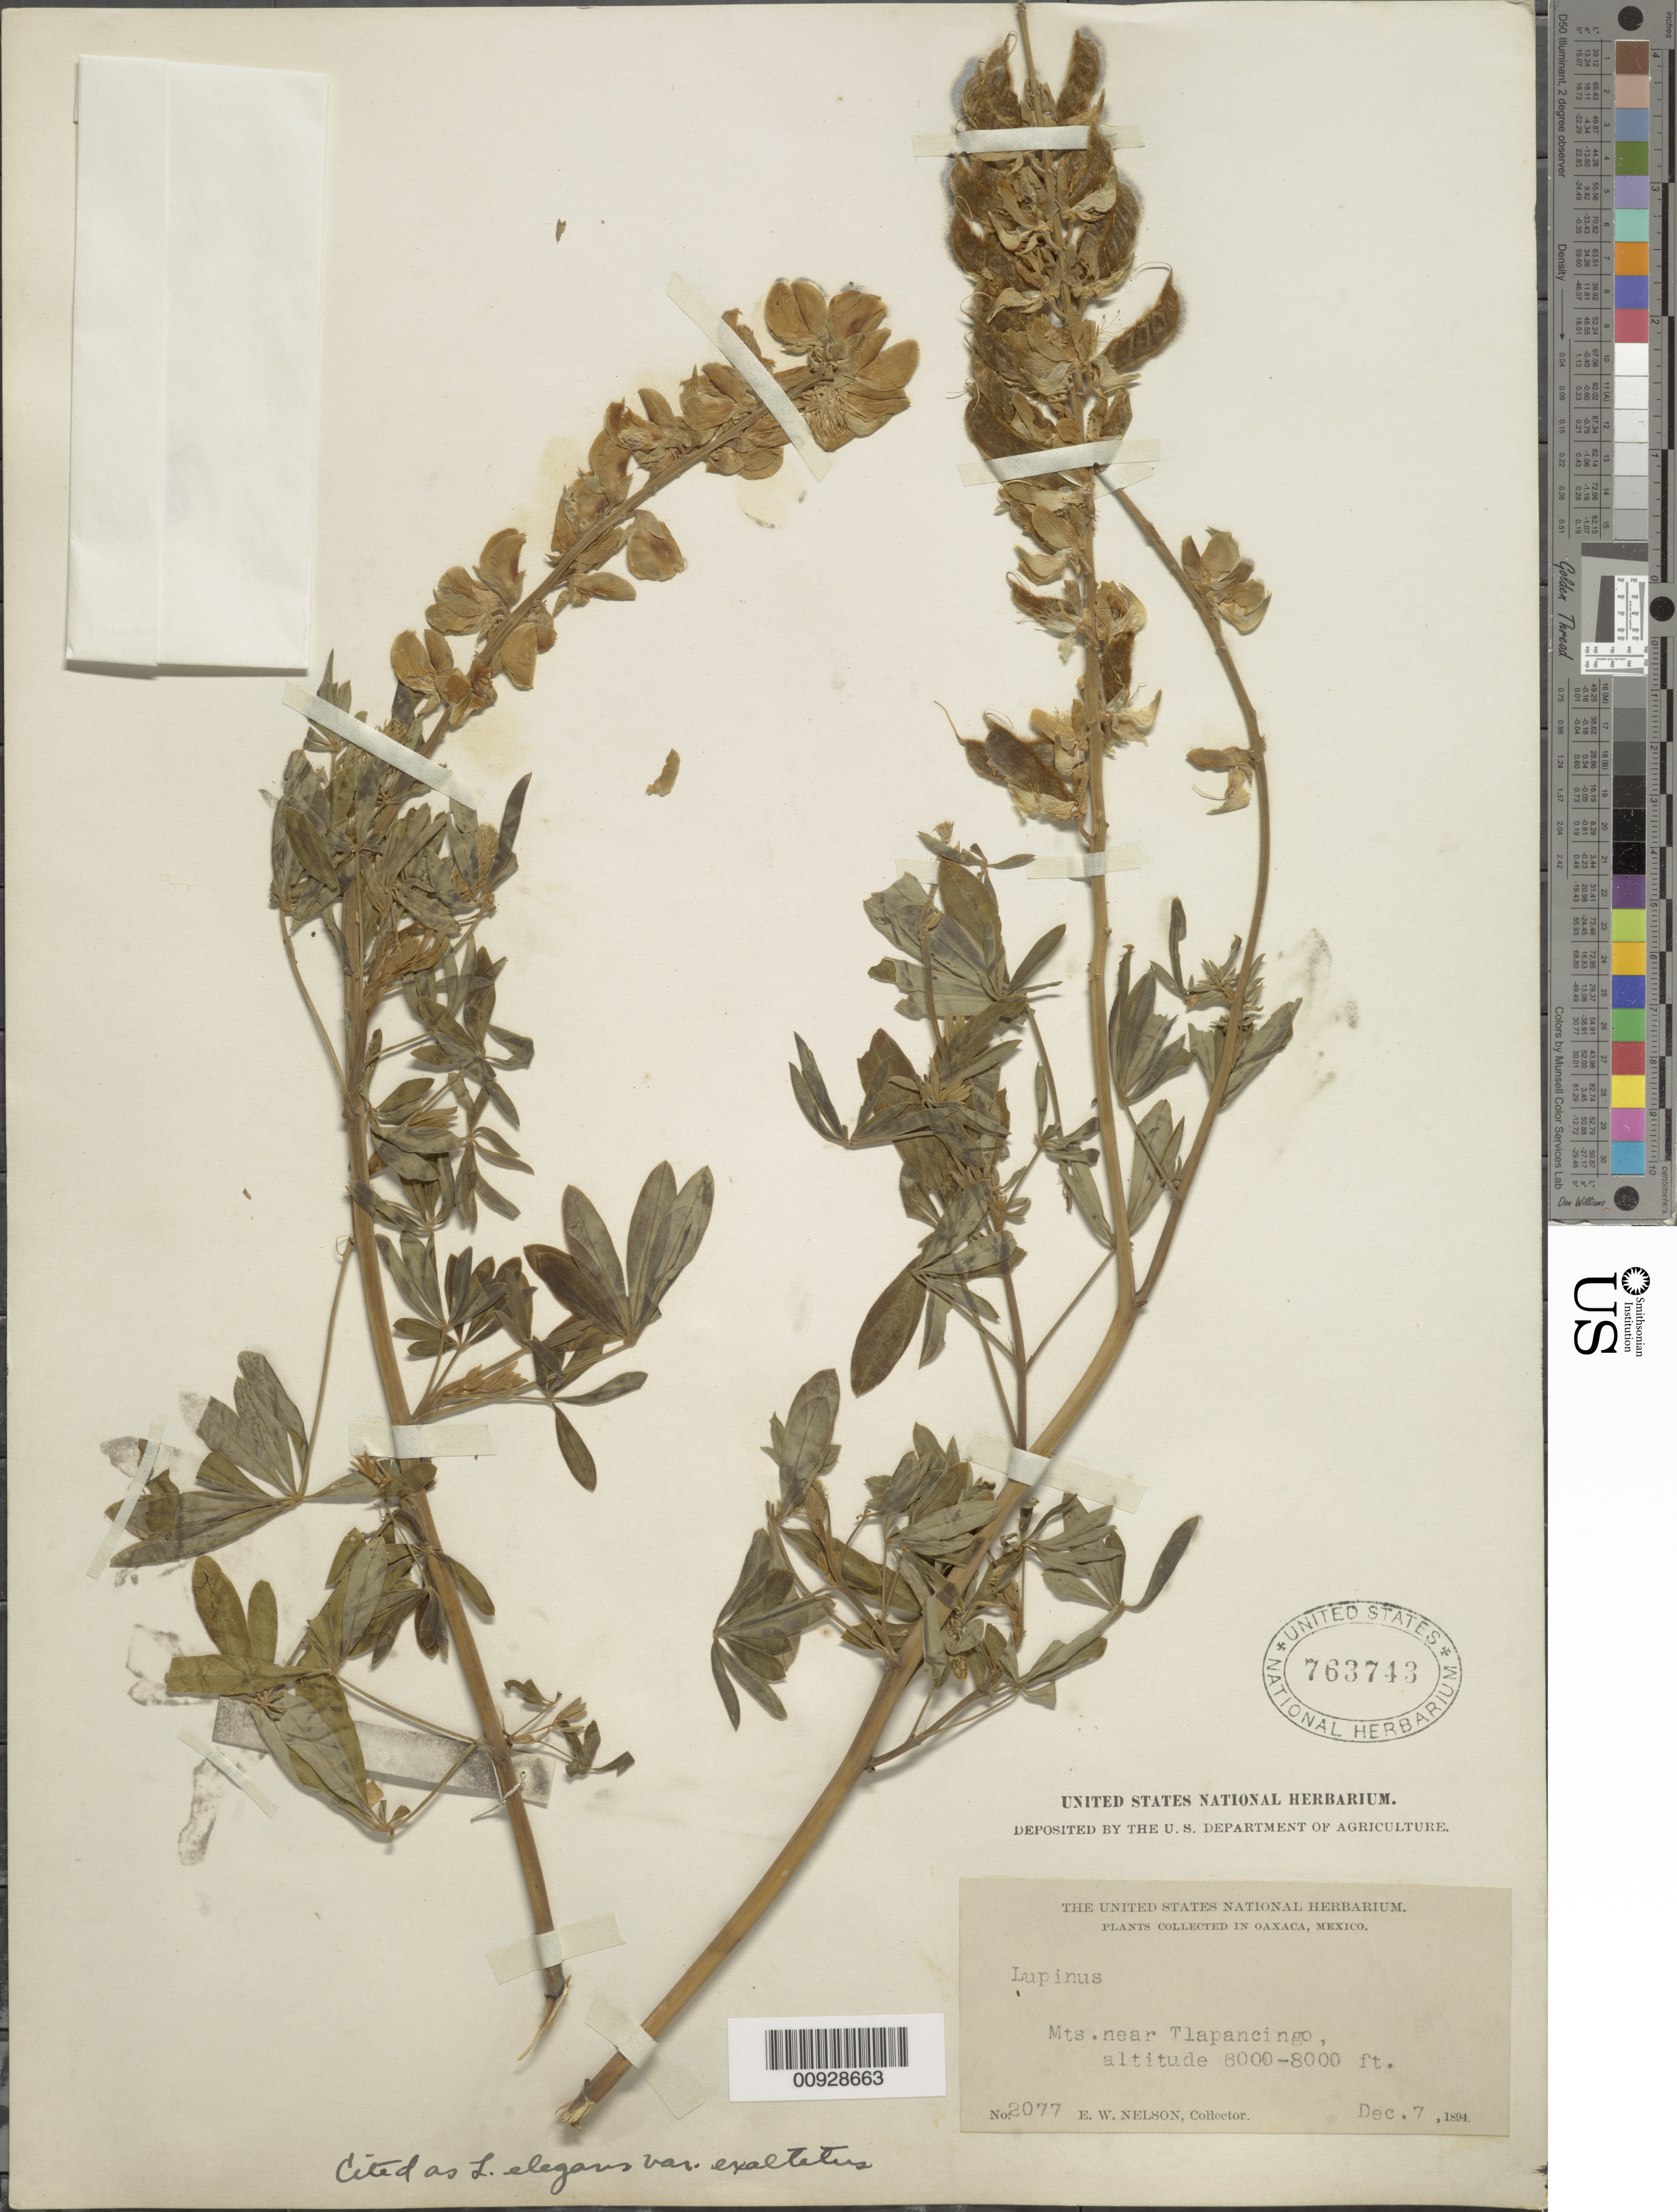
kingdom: Plantae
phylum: Tracheophyta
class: Magnoliopsida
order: Fabales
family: Fabaceae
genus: Lupinus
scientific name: Lupinus sp.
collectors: E. W. Nelson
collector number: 2077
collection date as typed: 07 Dec 1894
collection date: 1894-12-07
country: Mexico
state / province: Oaxaca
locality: Mts. Near Tlapancingo.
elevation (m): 1829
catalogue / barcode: US 763743